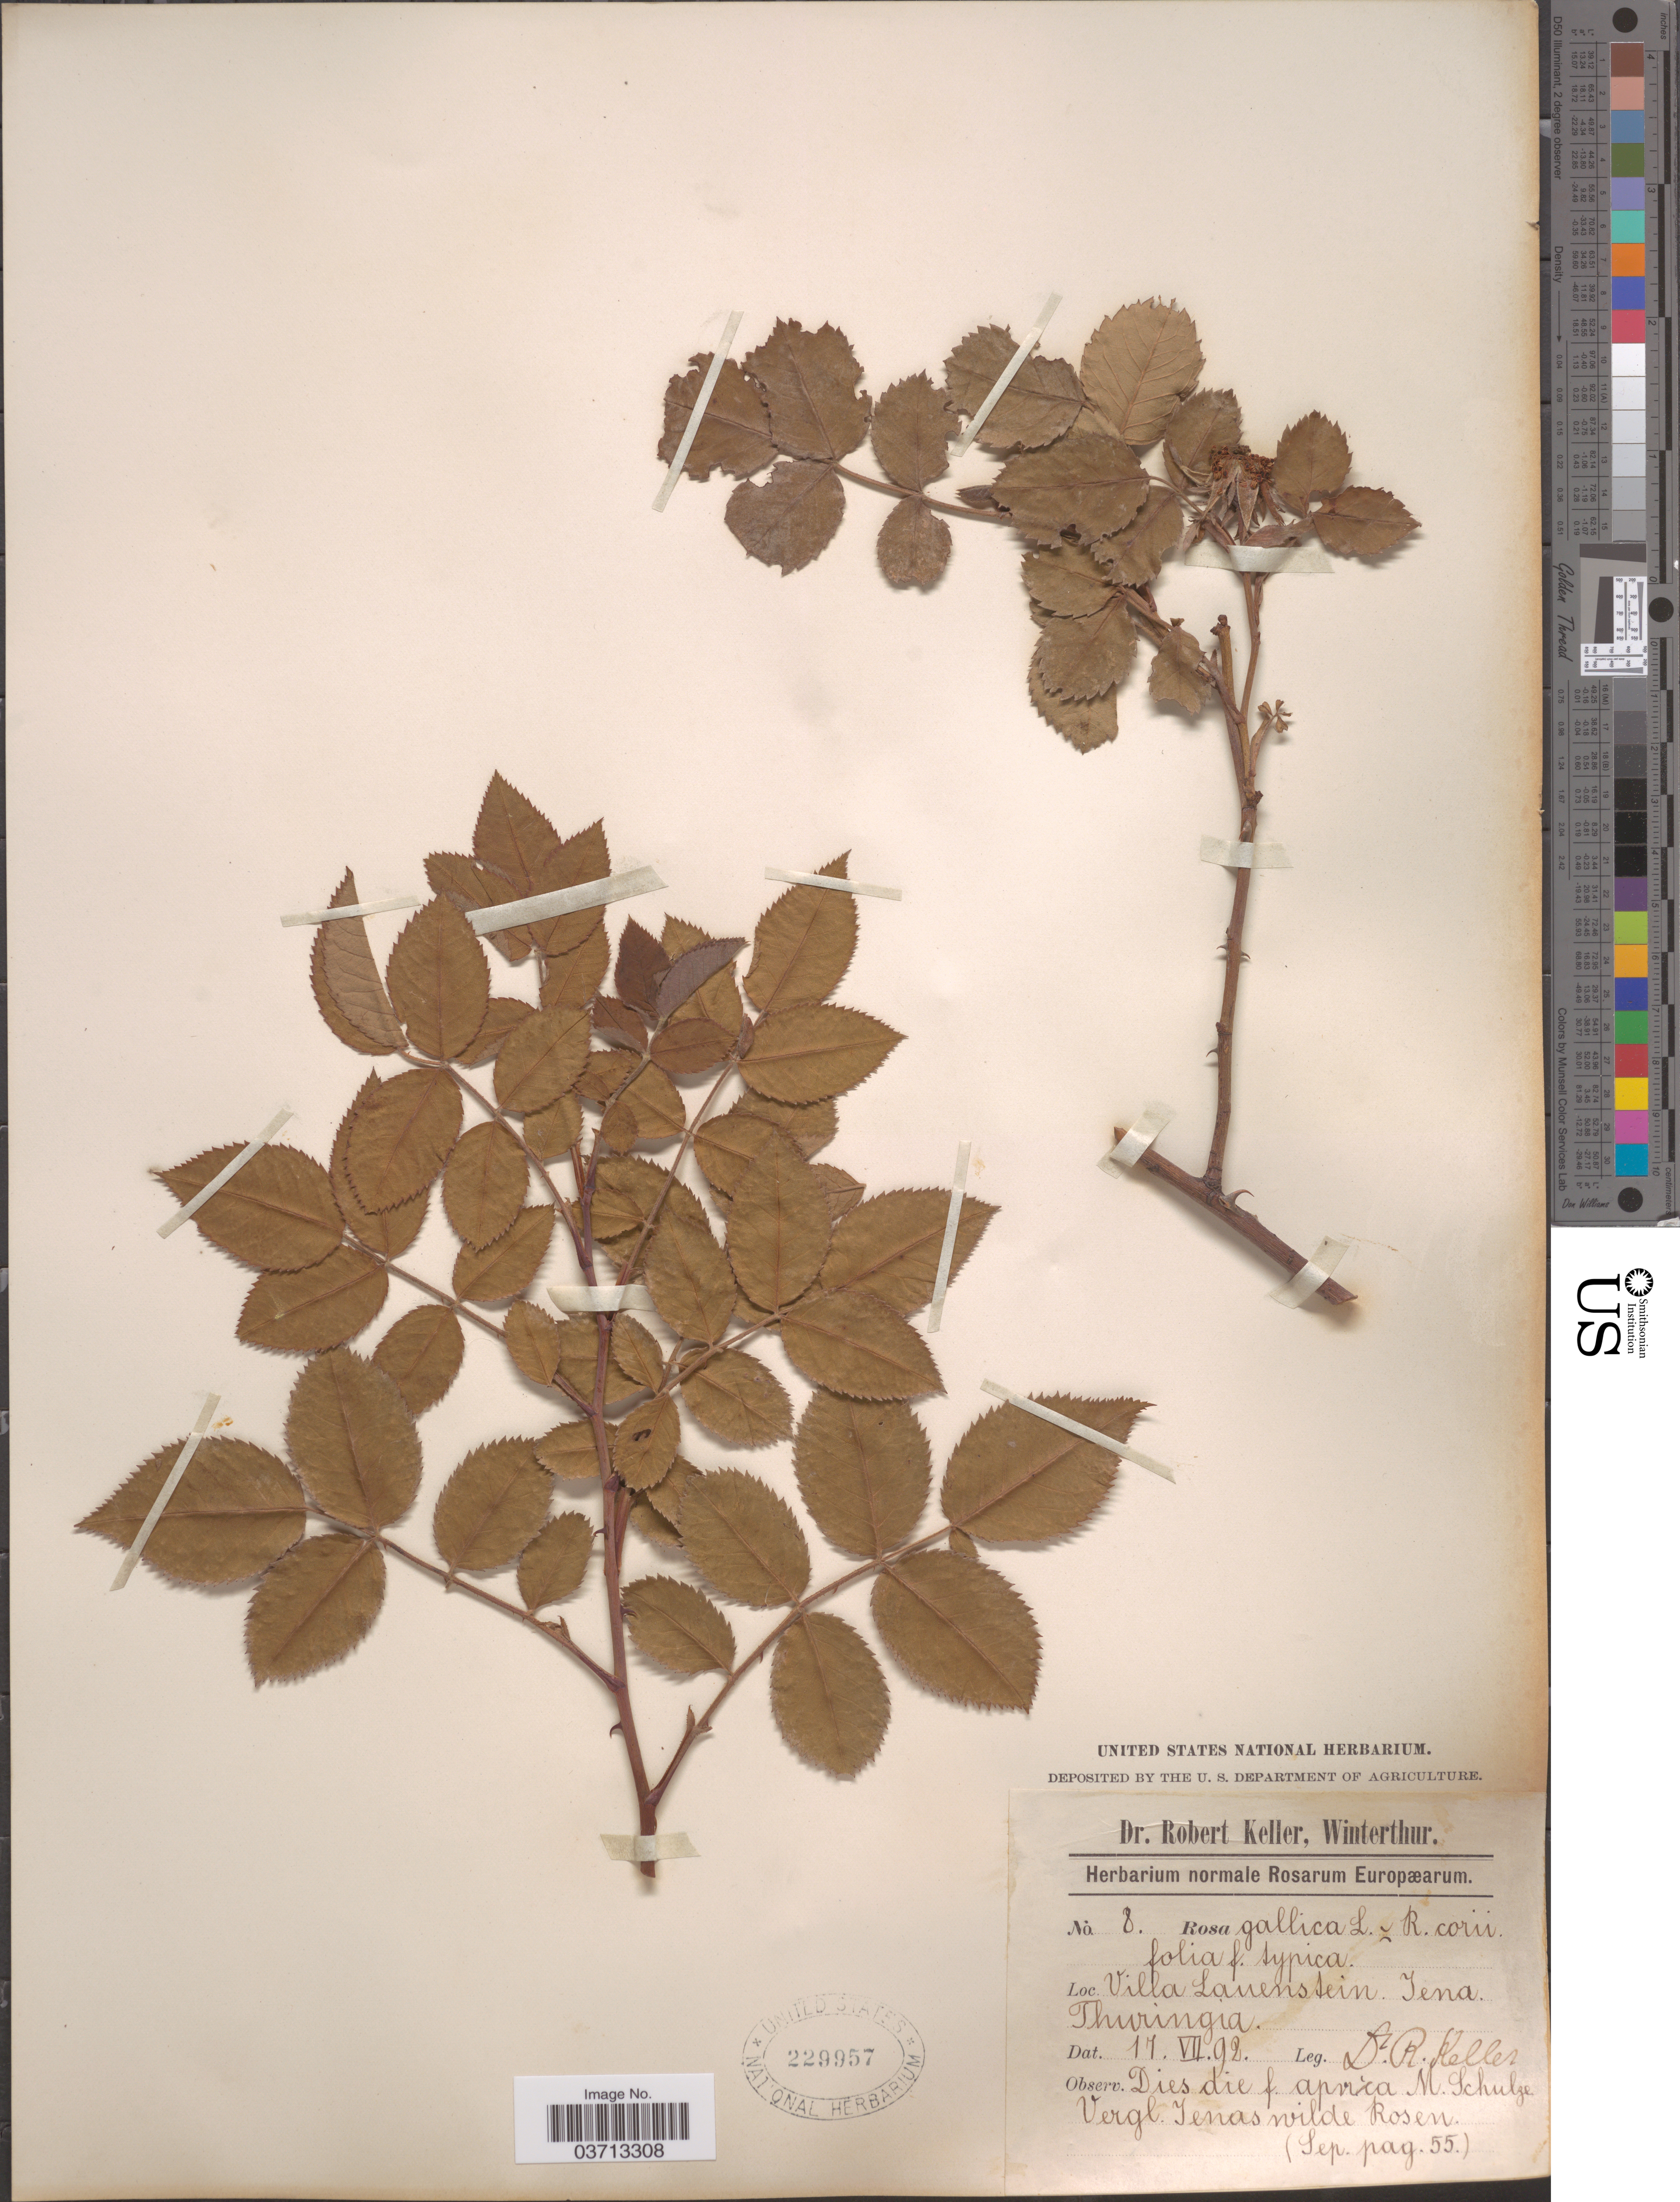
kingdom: Plantae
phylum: Tracheophyta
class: Magnoliopsida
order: Rosales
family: Rosaceae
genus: Rosa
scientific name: Rosa gallica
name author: L.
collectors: R. Keller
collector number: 8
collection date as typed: Transcribed d/m/y: 17/7/92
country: Germany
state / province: Thuringia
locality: Villa Lanenstein. Tena. Thuringia.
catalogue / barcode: US 229957